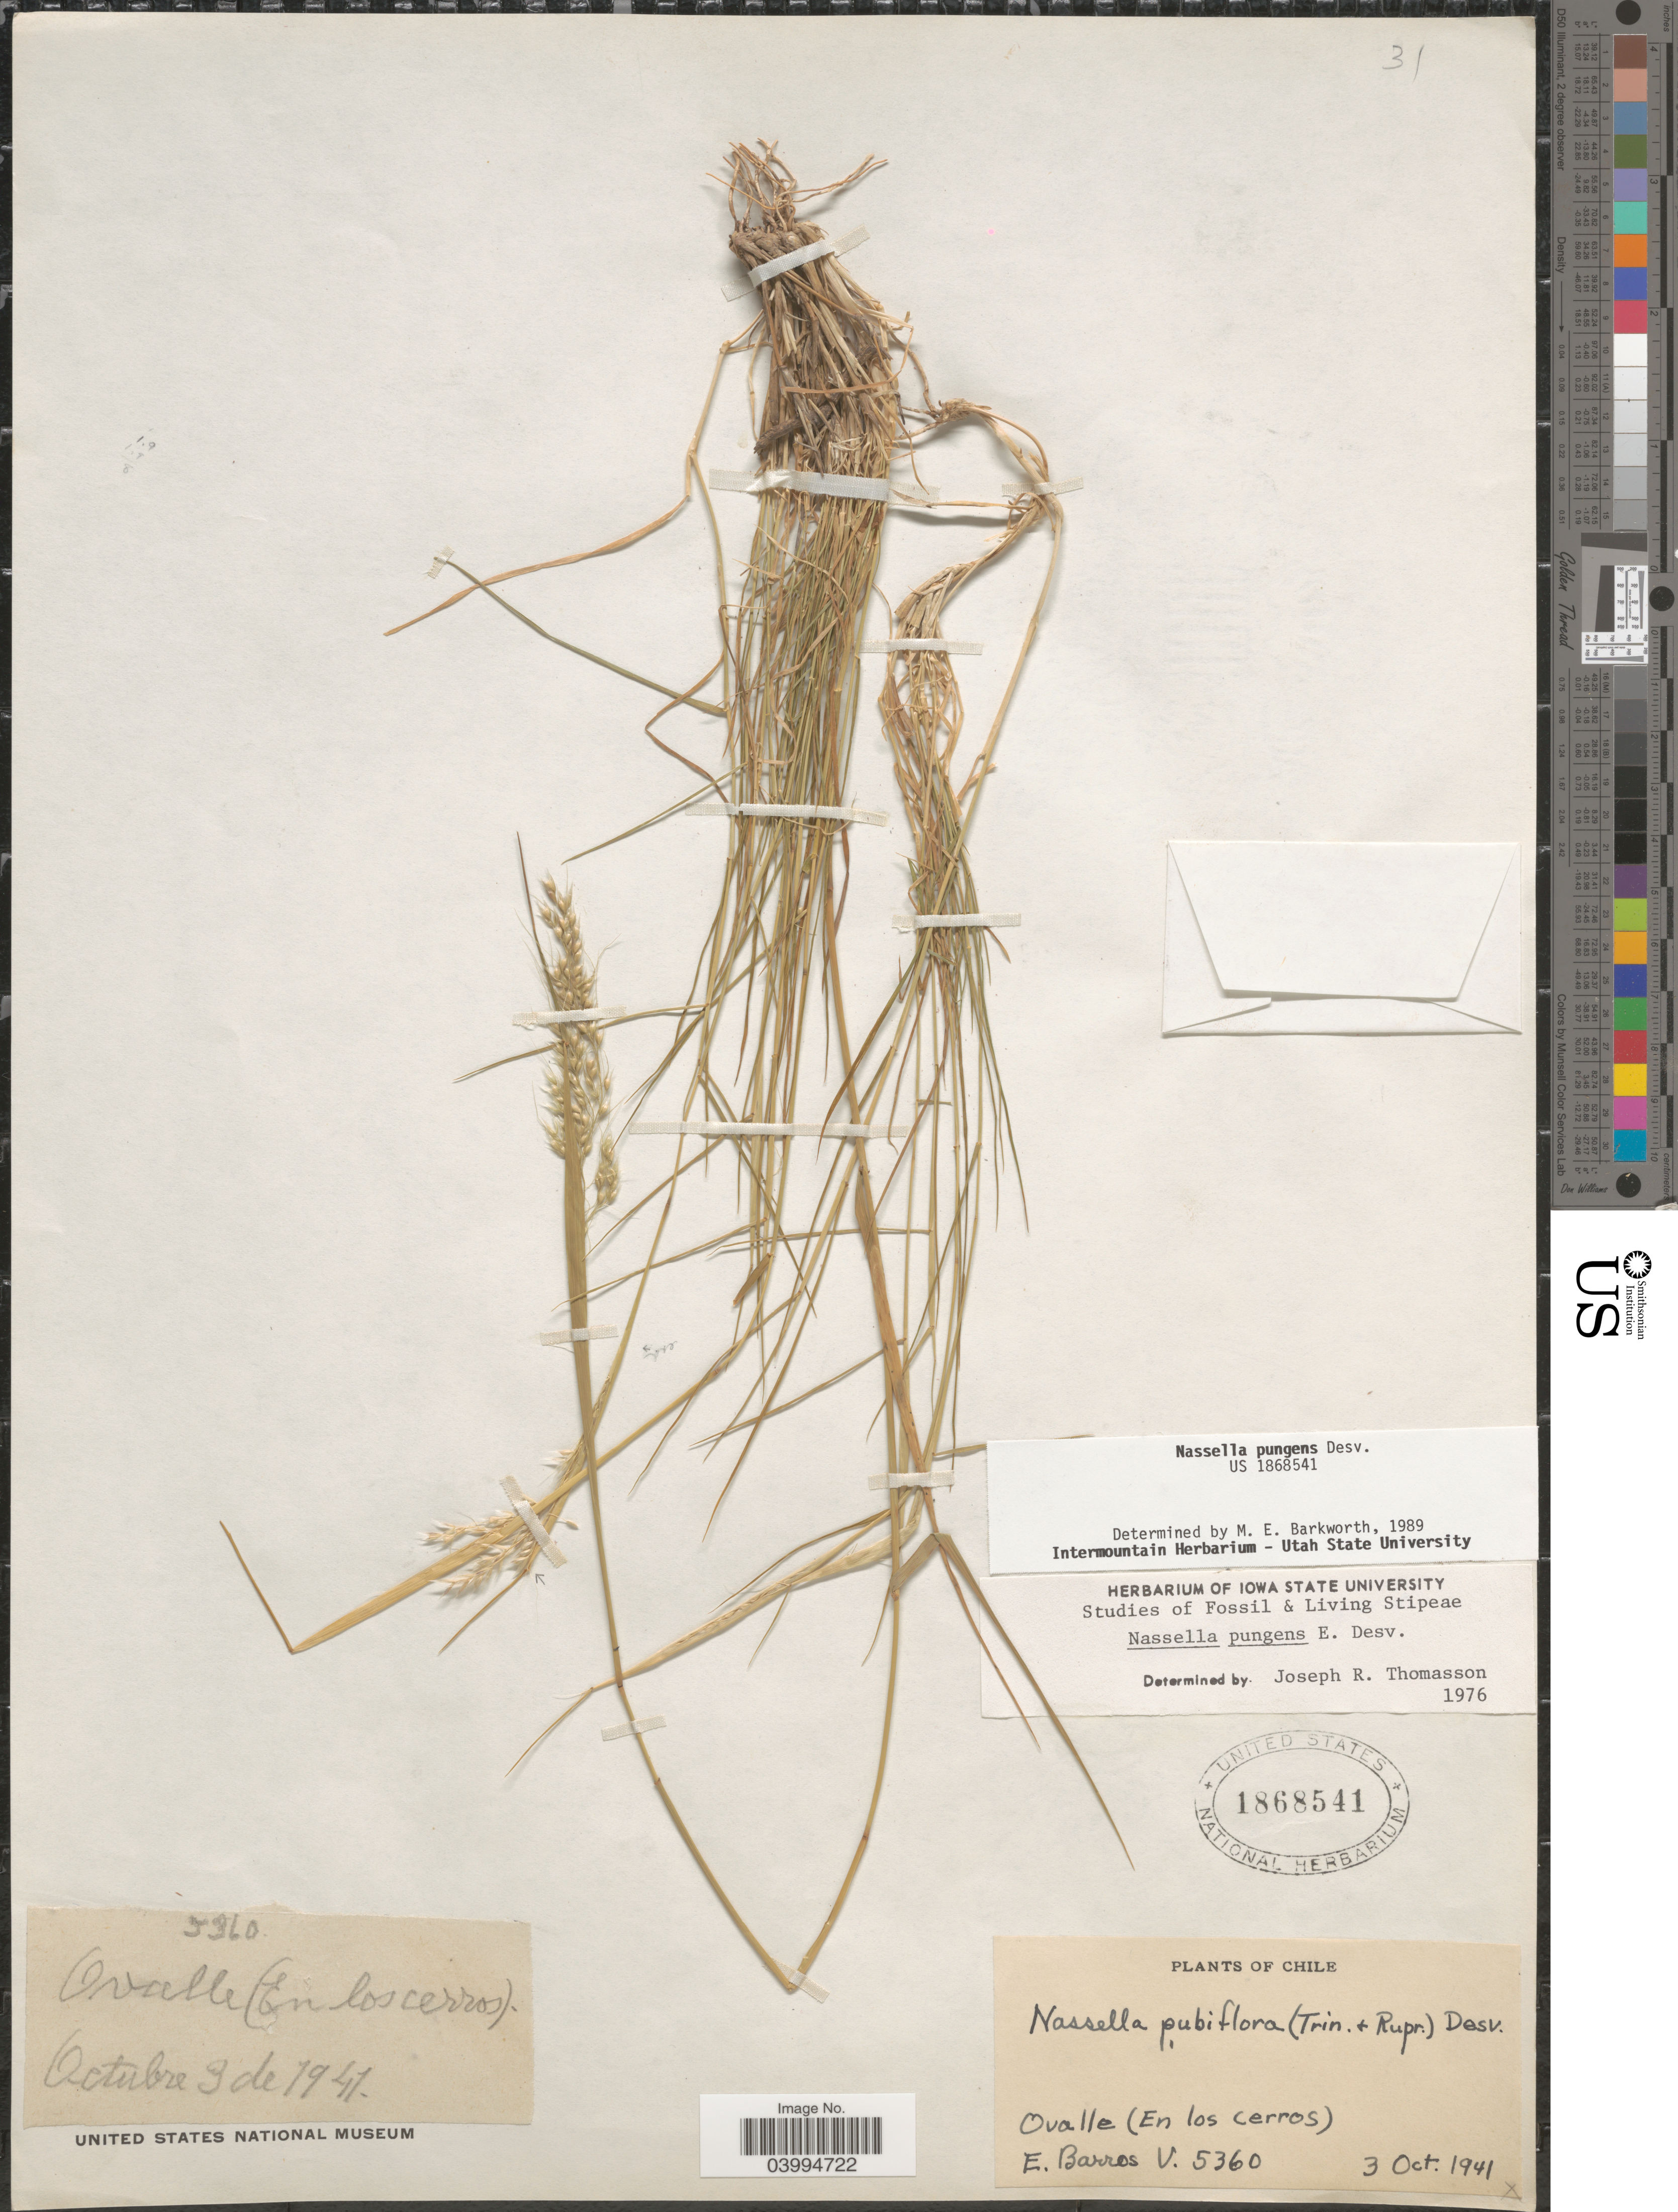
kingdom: Plantae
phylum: Tracheophyta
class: Liliopsida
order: Poales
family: Poaceae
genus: Nassella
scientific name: Nassella pungens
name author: É. Desv.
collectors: E. Barros V.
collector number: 5360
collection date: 1941-10-03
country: Chile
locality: Ovalle (En los cerros).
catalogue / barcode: US 1868541